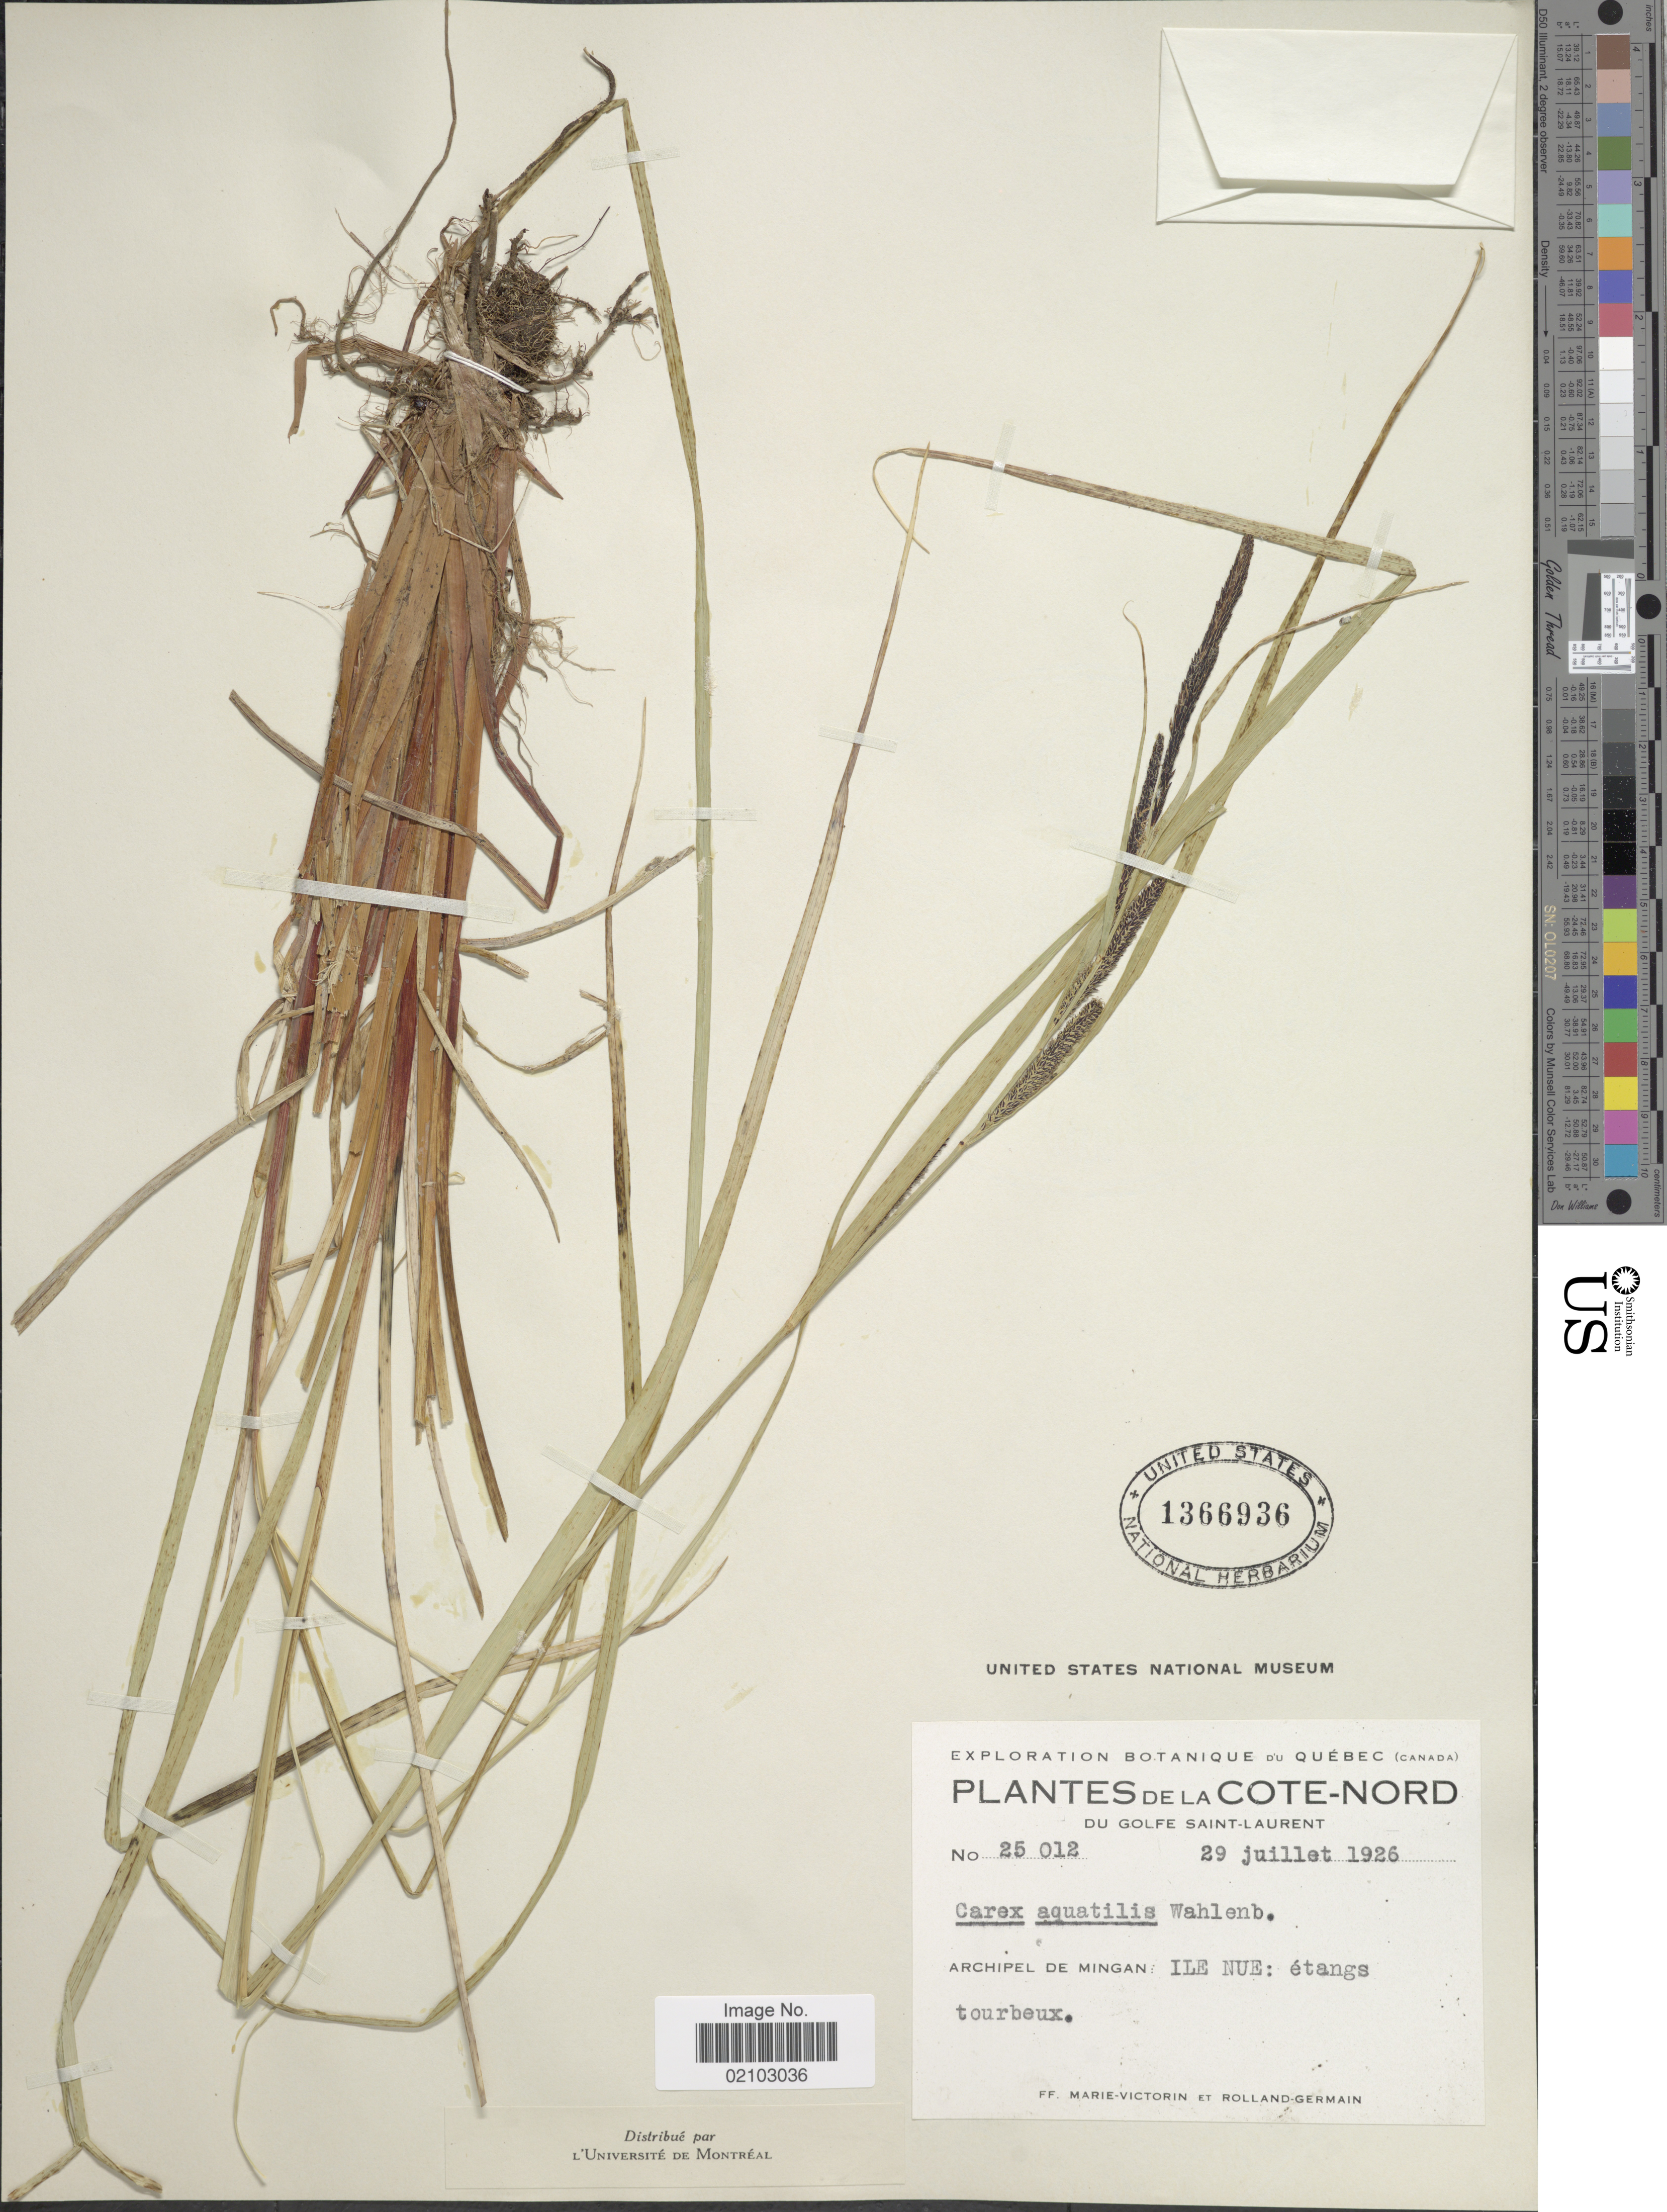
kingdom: Plantae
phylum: Tracheophyta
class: Liliopsida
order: Poales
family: Cyperaceae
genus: Carex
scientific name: Carex aquatilis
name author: Wahlenb.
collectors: F. Marie-Victorin & Rolland-Germain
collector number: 25012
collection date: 1926-07-29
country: Canada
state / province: Quebec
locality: De La Cote-Nord, Du Golfe Saint-Laurent, Archipel de Mingan: Ile Nue: etangs tourbeux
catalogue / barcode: US 1366936